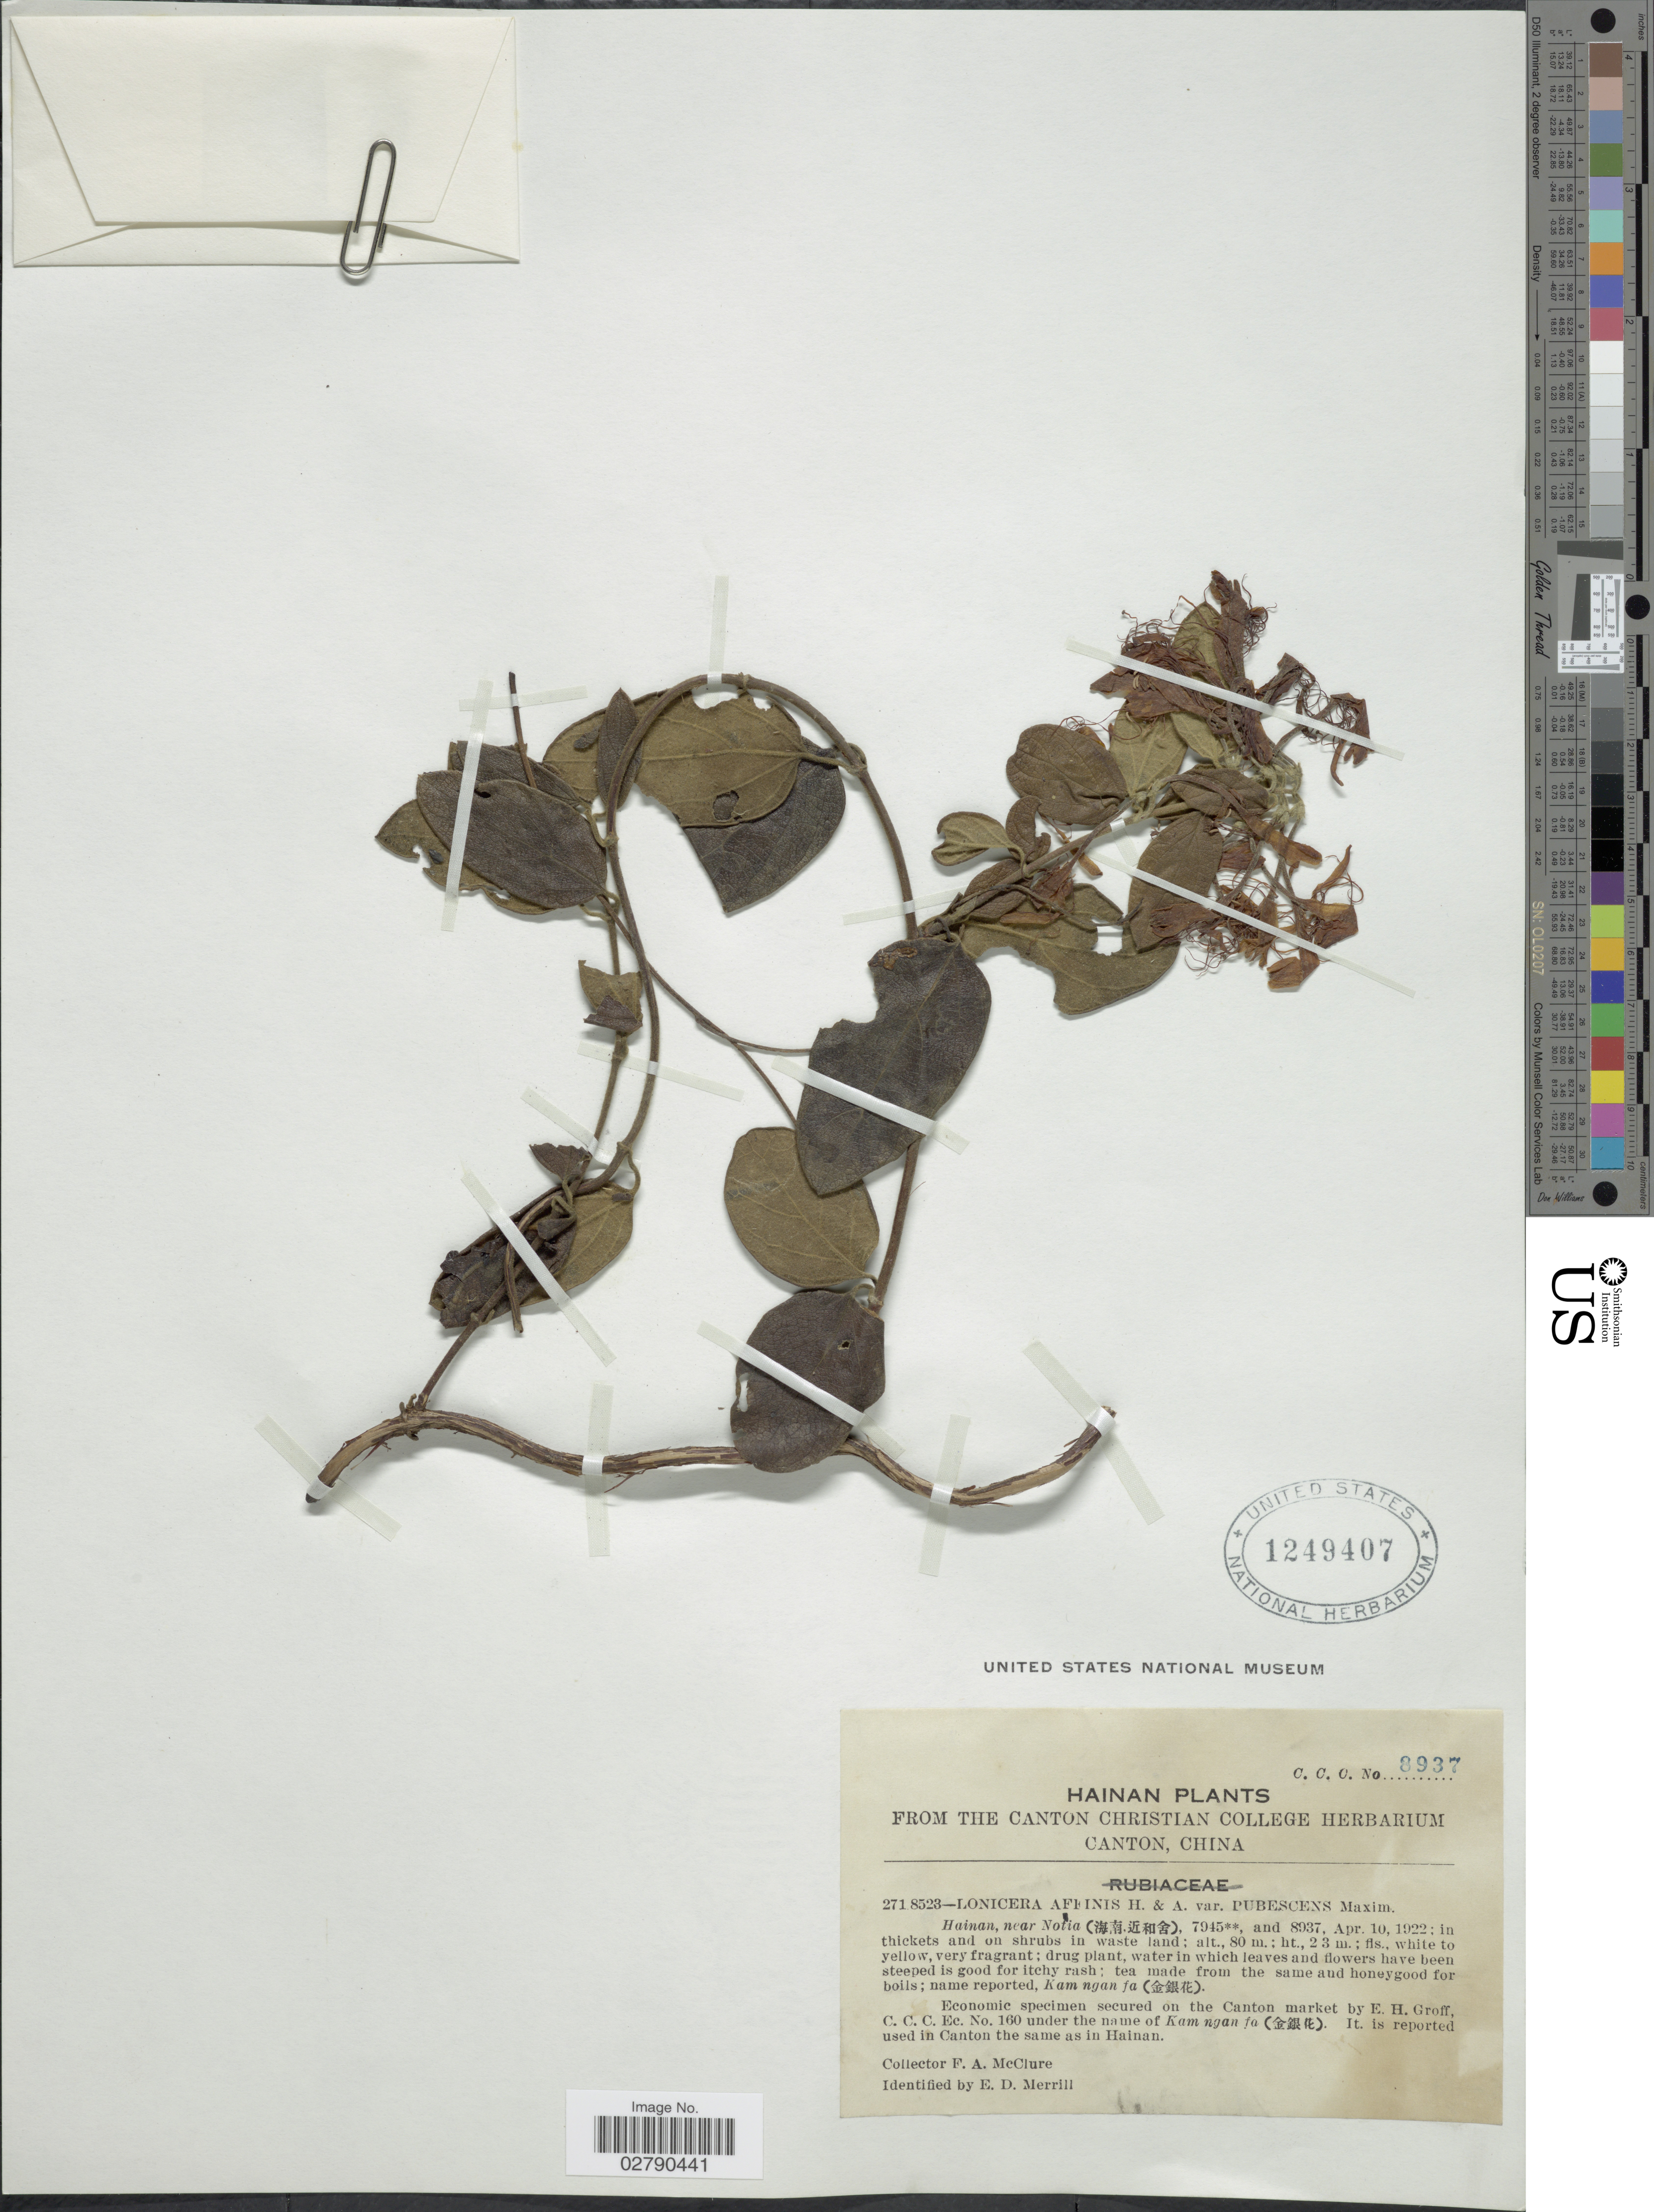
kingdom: Plantae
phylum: Tracheophyta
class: Magnoliopsida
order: Dipsacales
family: Caprifoliaceae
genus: Lonicera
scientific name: Lonicera affinis var. pubescens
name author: Maxim.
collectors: F. A. McClure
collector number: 8937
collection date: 1922-04-10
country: China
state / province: Hainan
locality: Hainan, near Notia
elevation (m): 80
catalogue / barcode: US 1249407